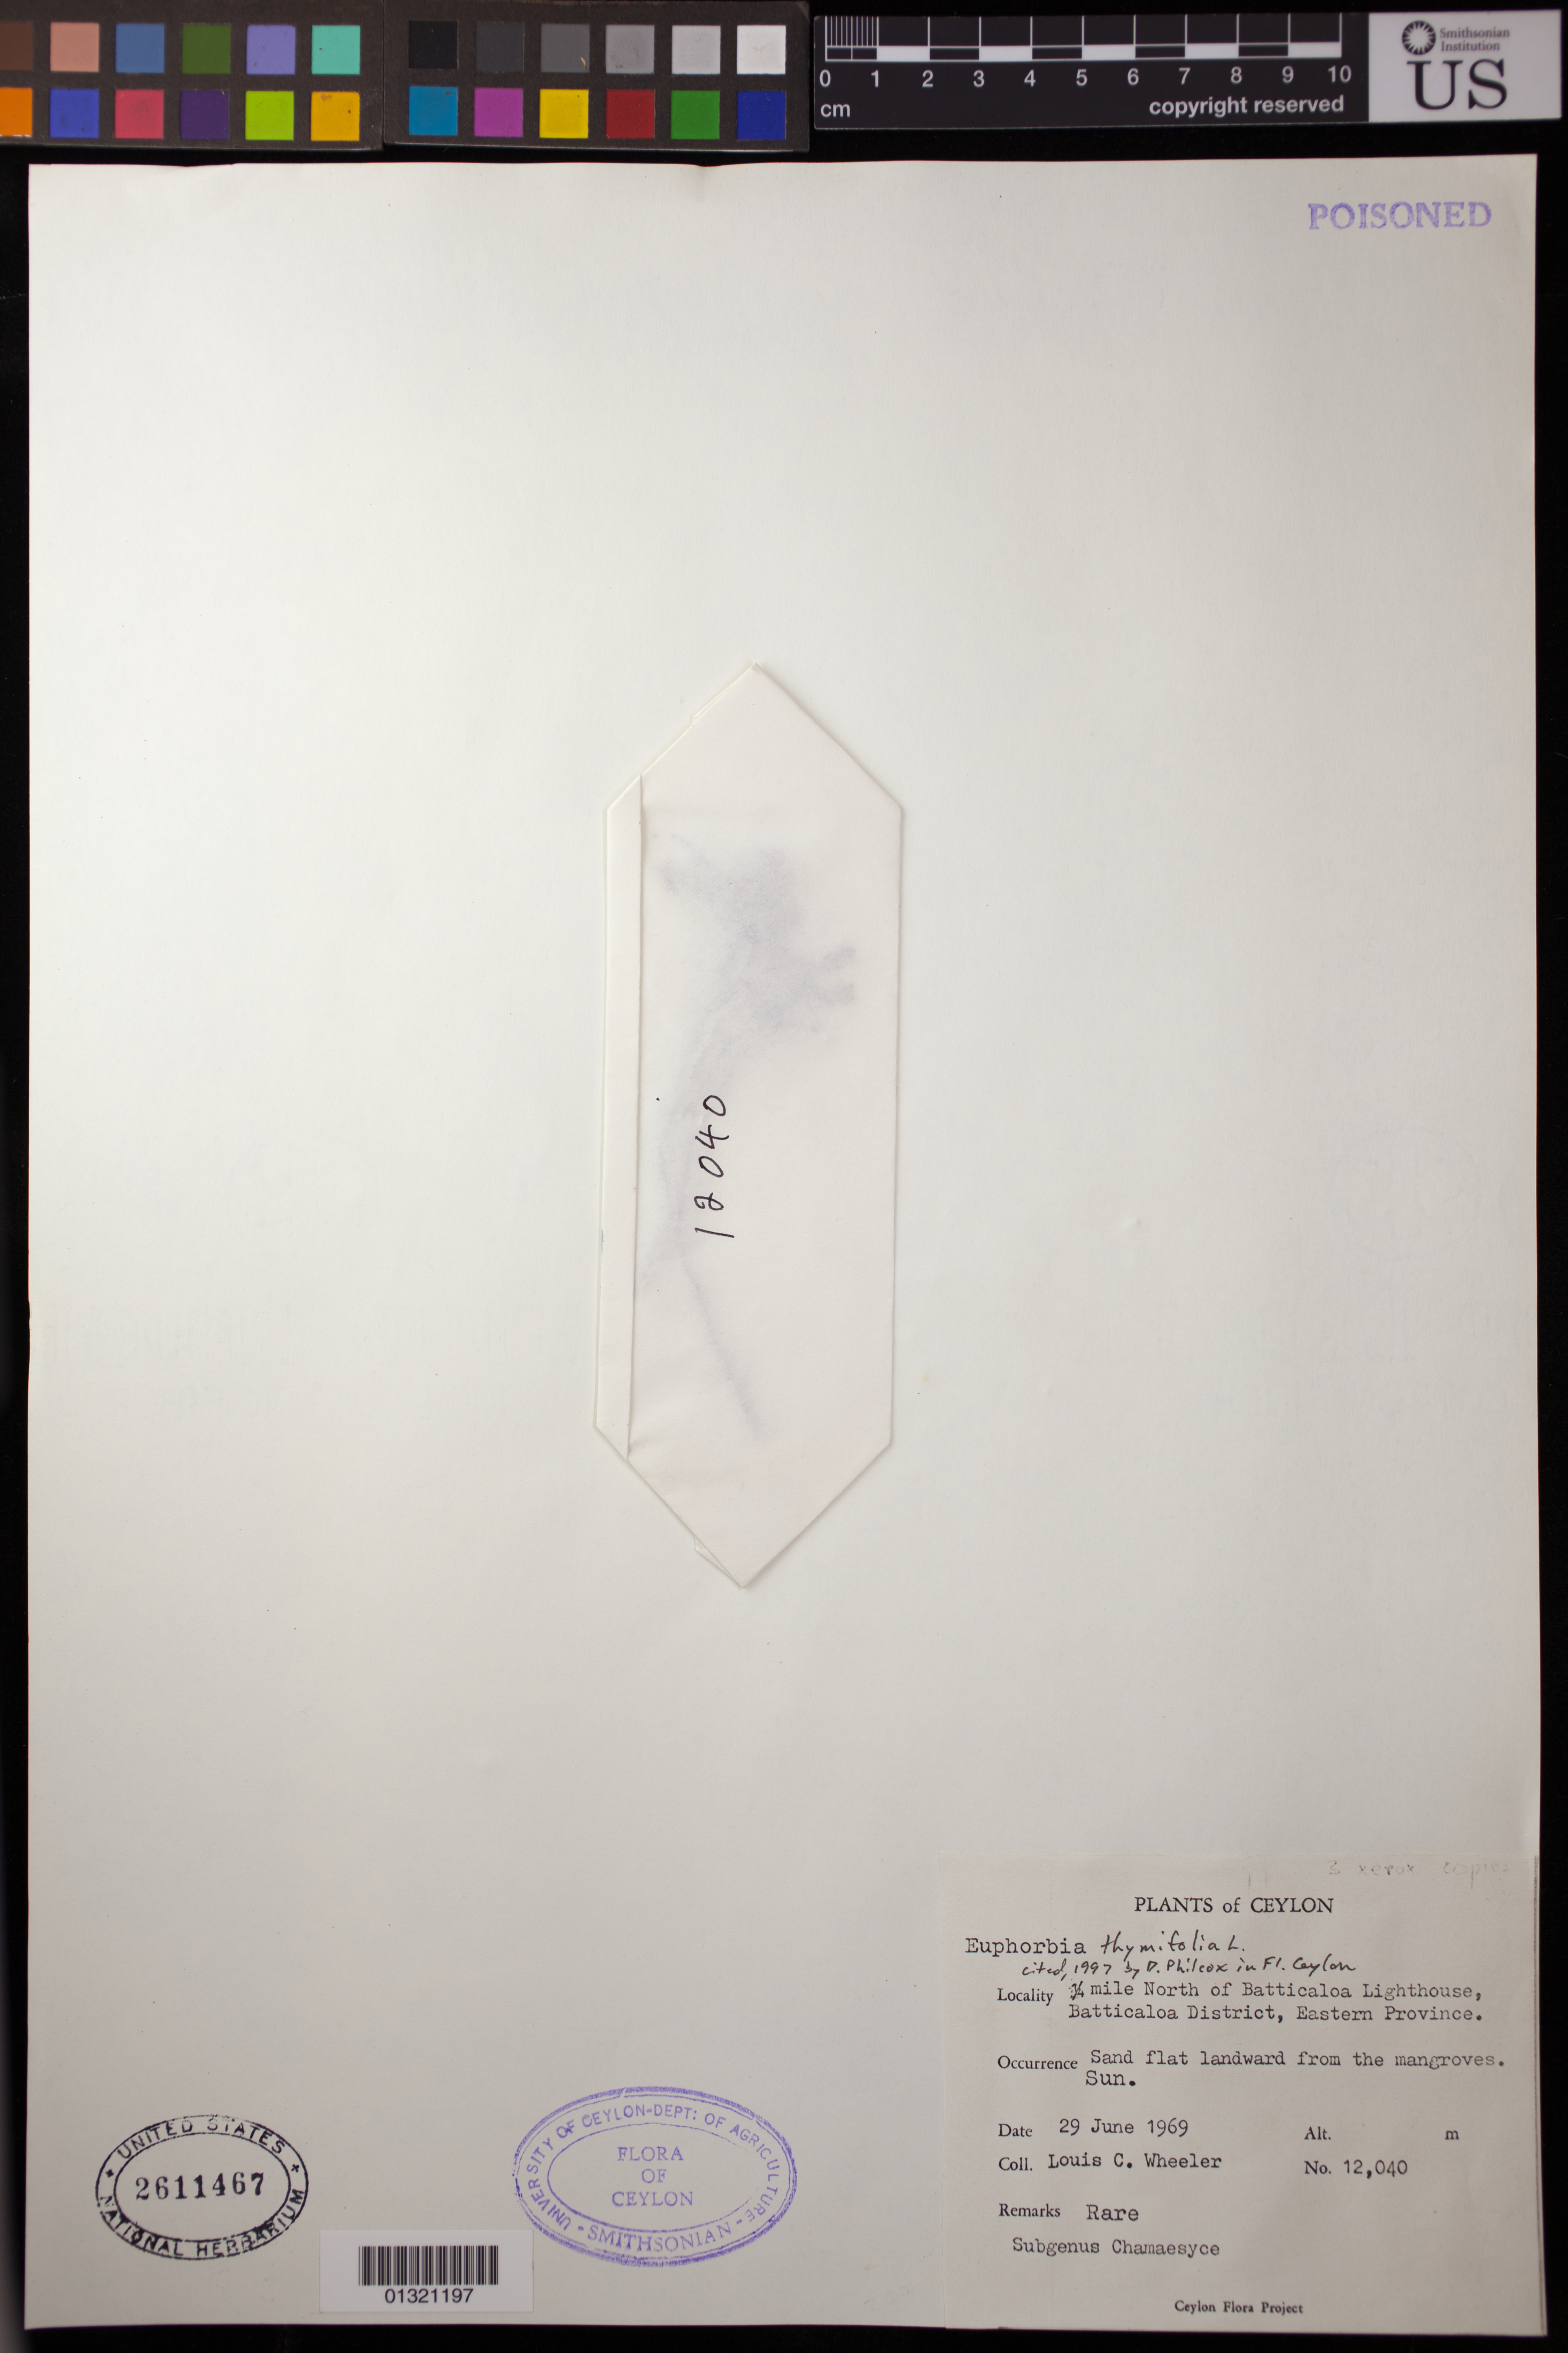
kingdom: Plantae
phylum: Tracheophyta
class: Magnoliopsida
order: Malpighiales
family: Euphorbiaceae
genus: Euphorbia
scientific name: Euphorbia thymifolia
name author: L.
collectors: L. C. Wheeler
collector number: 12040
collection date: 1969-06-29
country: Sri Lanka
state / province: Eastern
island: Ceylon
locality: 3/4 mile North of Batticaloa Lighthouse, Batticaloa District.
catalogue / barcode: US 2611467